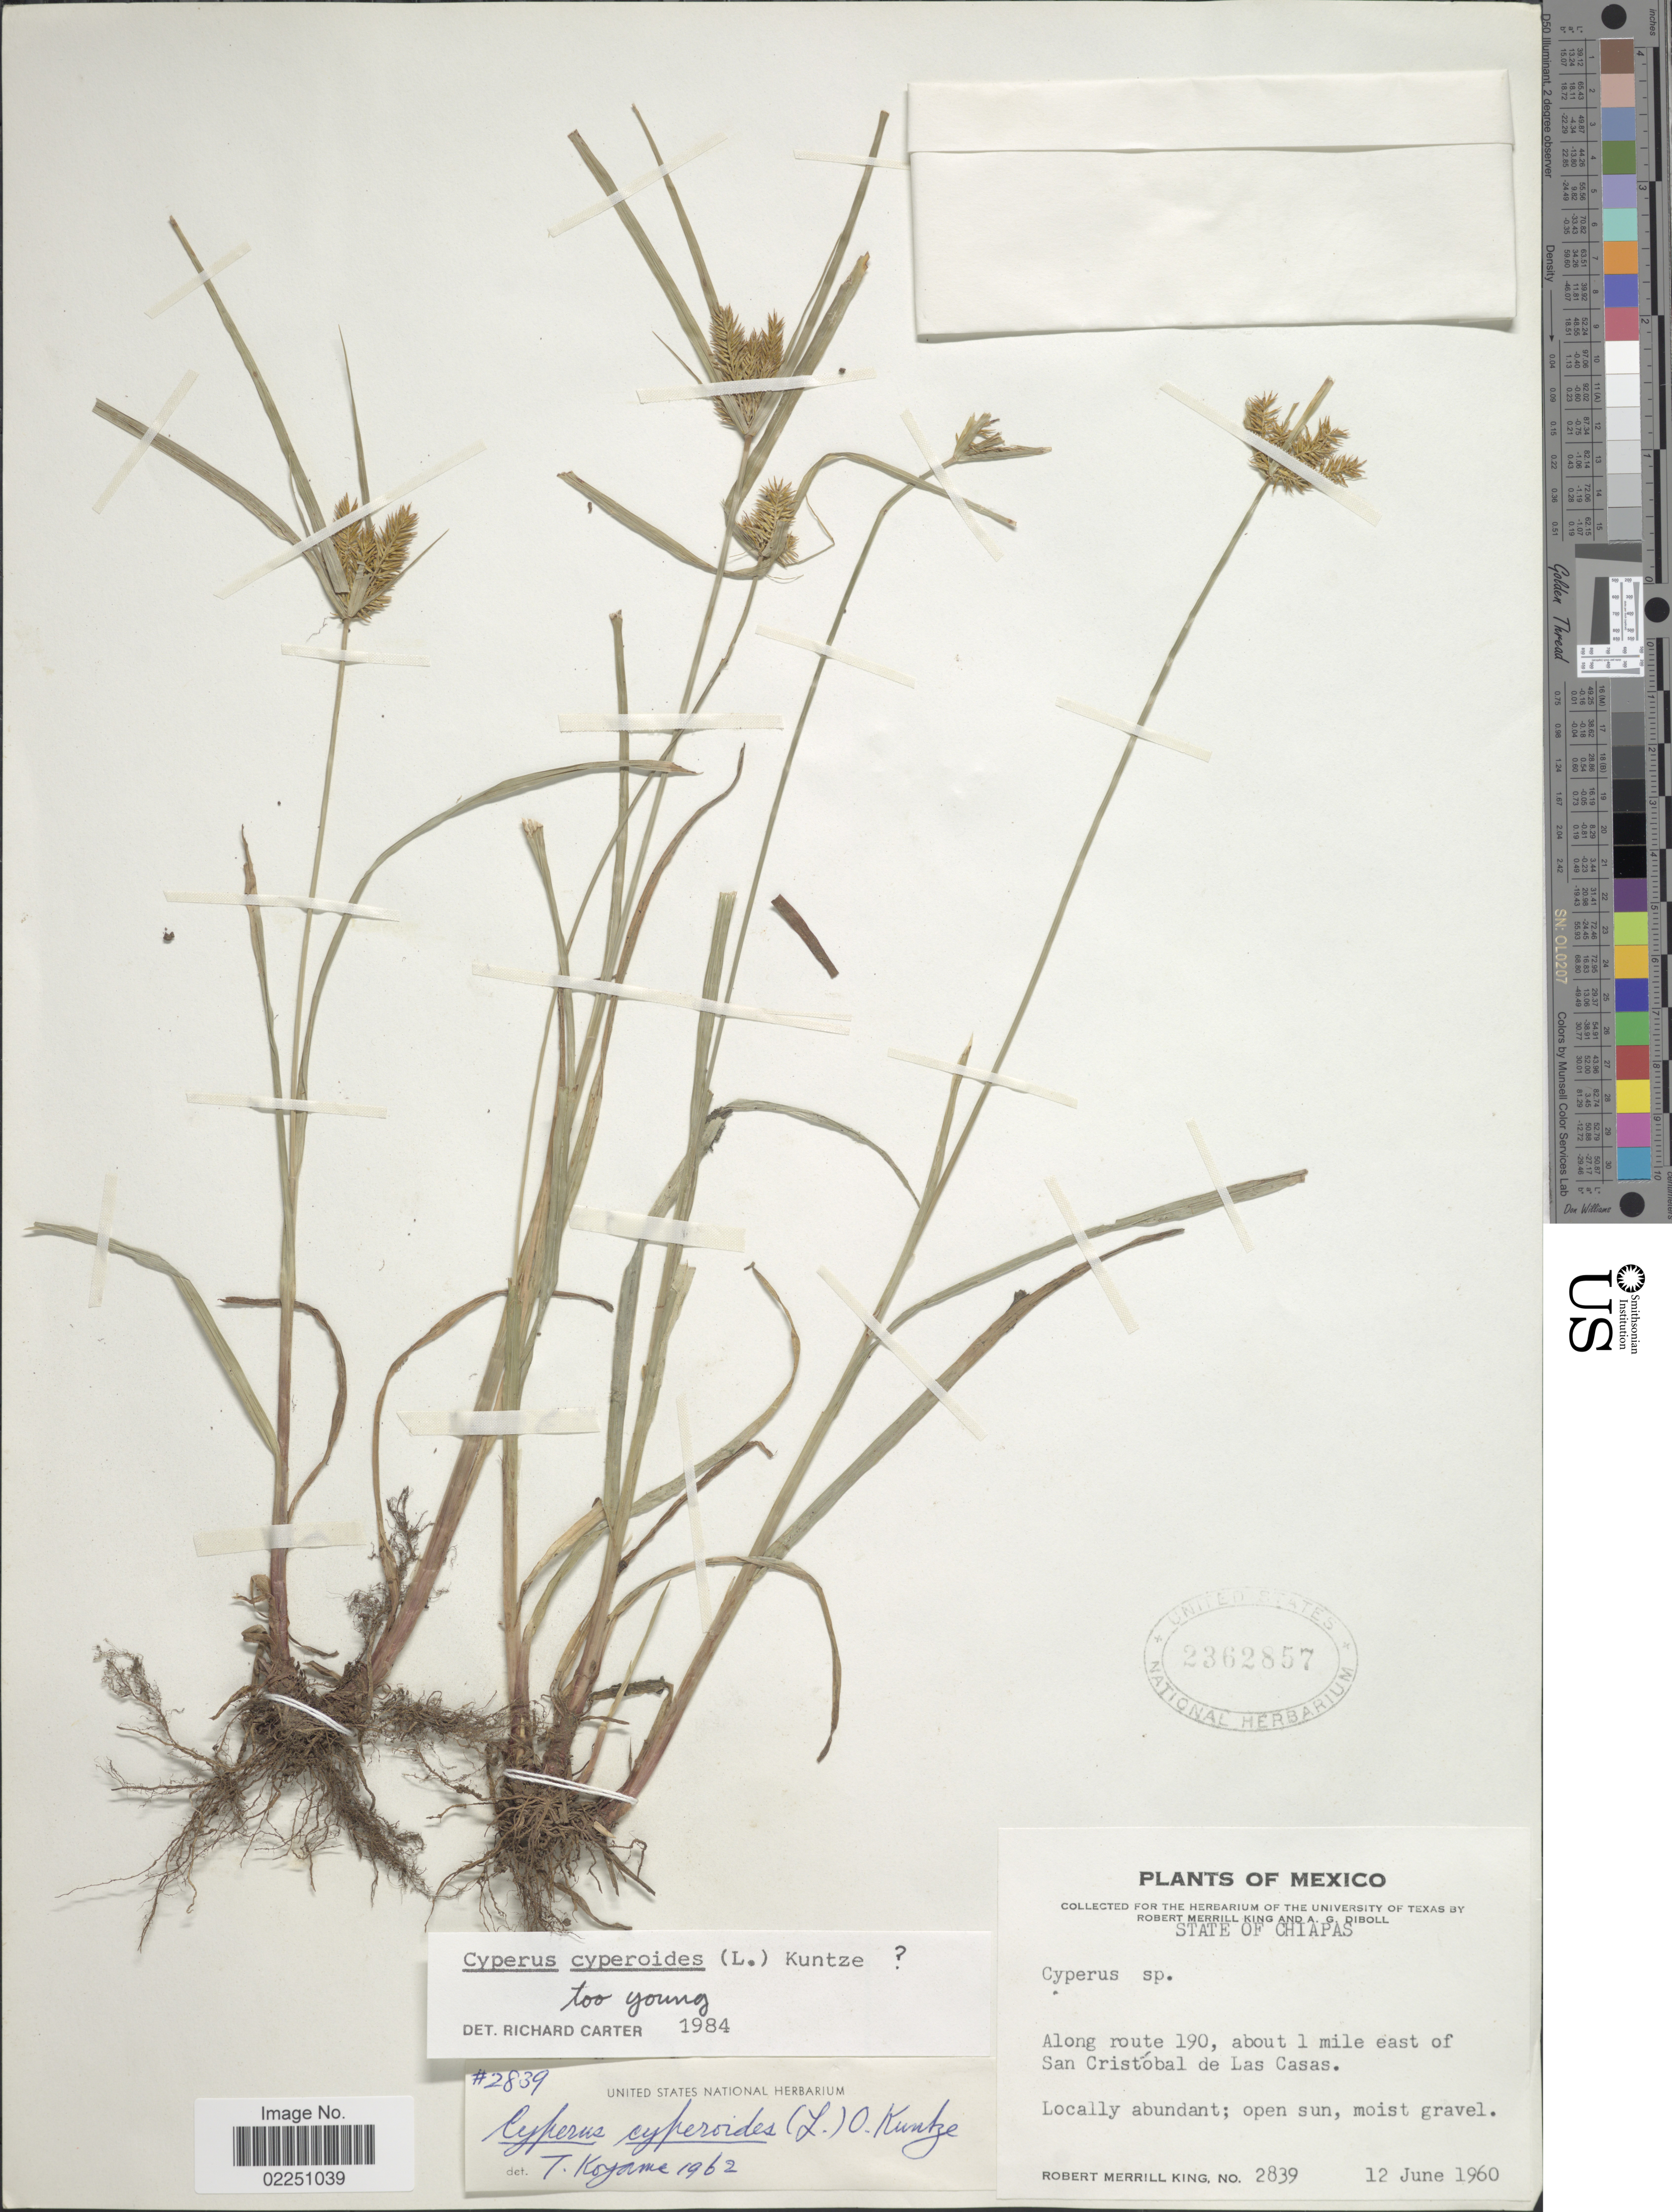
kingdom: Plantae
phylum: Tracheophyta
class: Liliopsida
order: Poales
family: Cyperaceae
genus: Cyperus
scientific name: Cyperus cyperoides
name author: (L.) Kuntze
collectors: R. M. King & A. Diboll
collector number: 2839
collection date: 1960-06-12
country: Mexico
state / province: Chiapas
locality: Along route 190, about 1 mile east of San Cristobal da Las Casas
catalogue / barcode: US 2362857